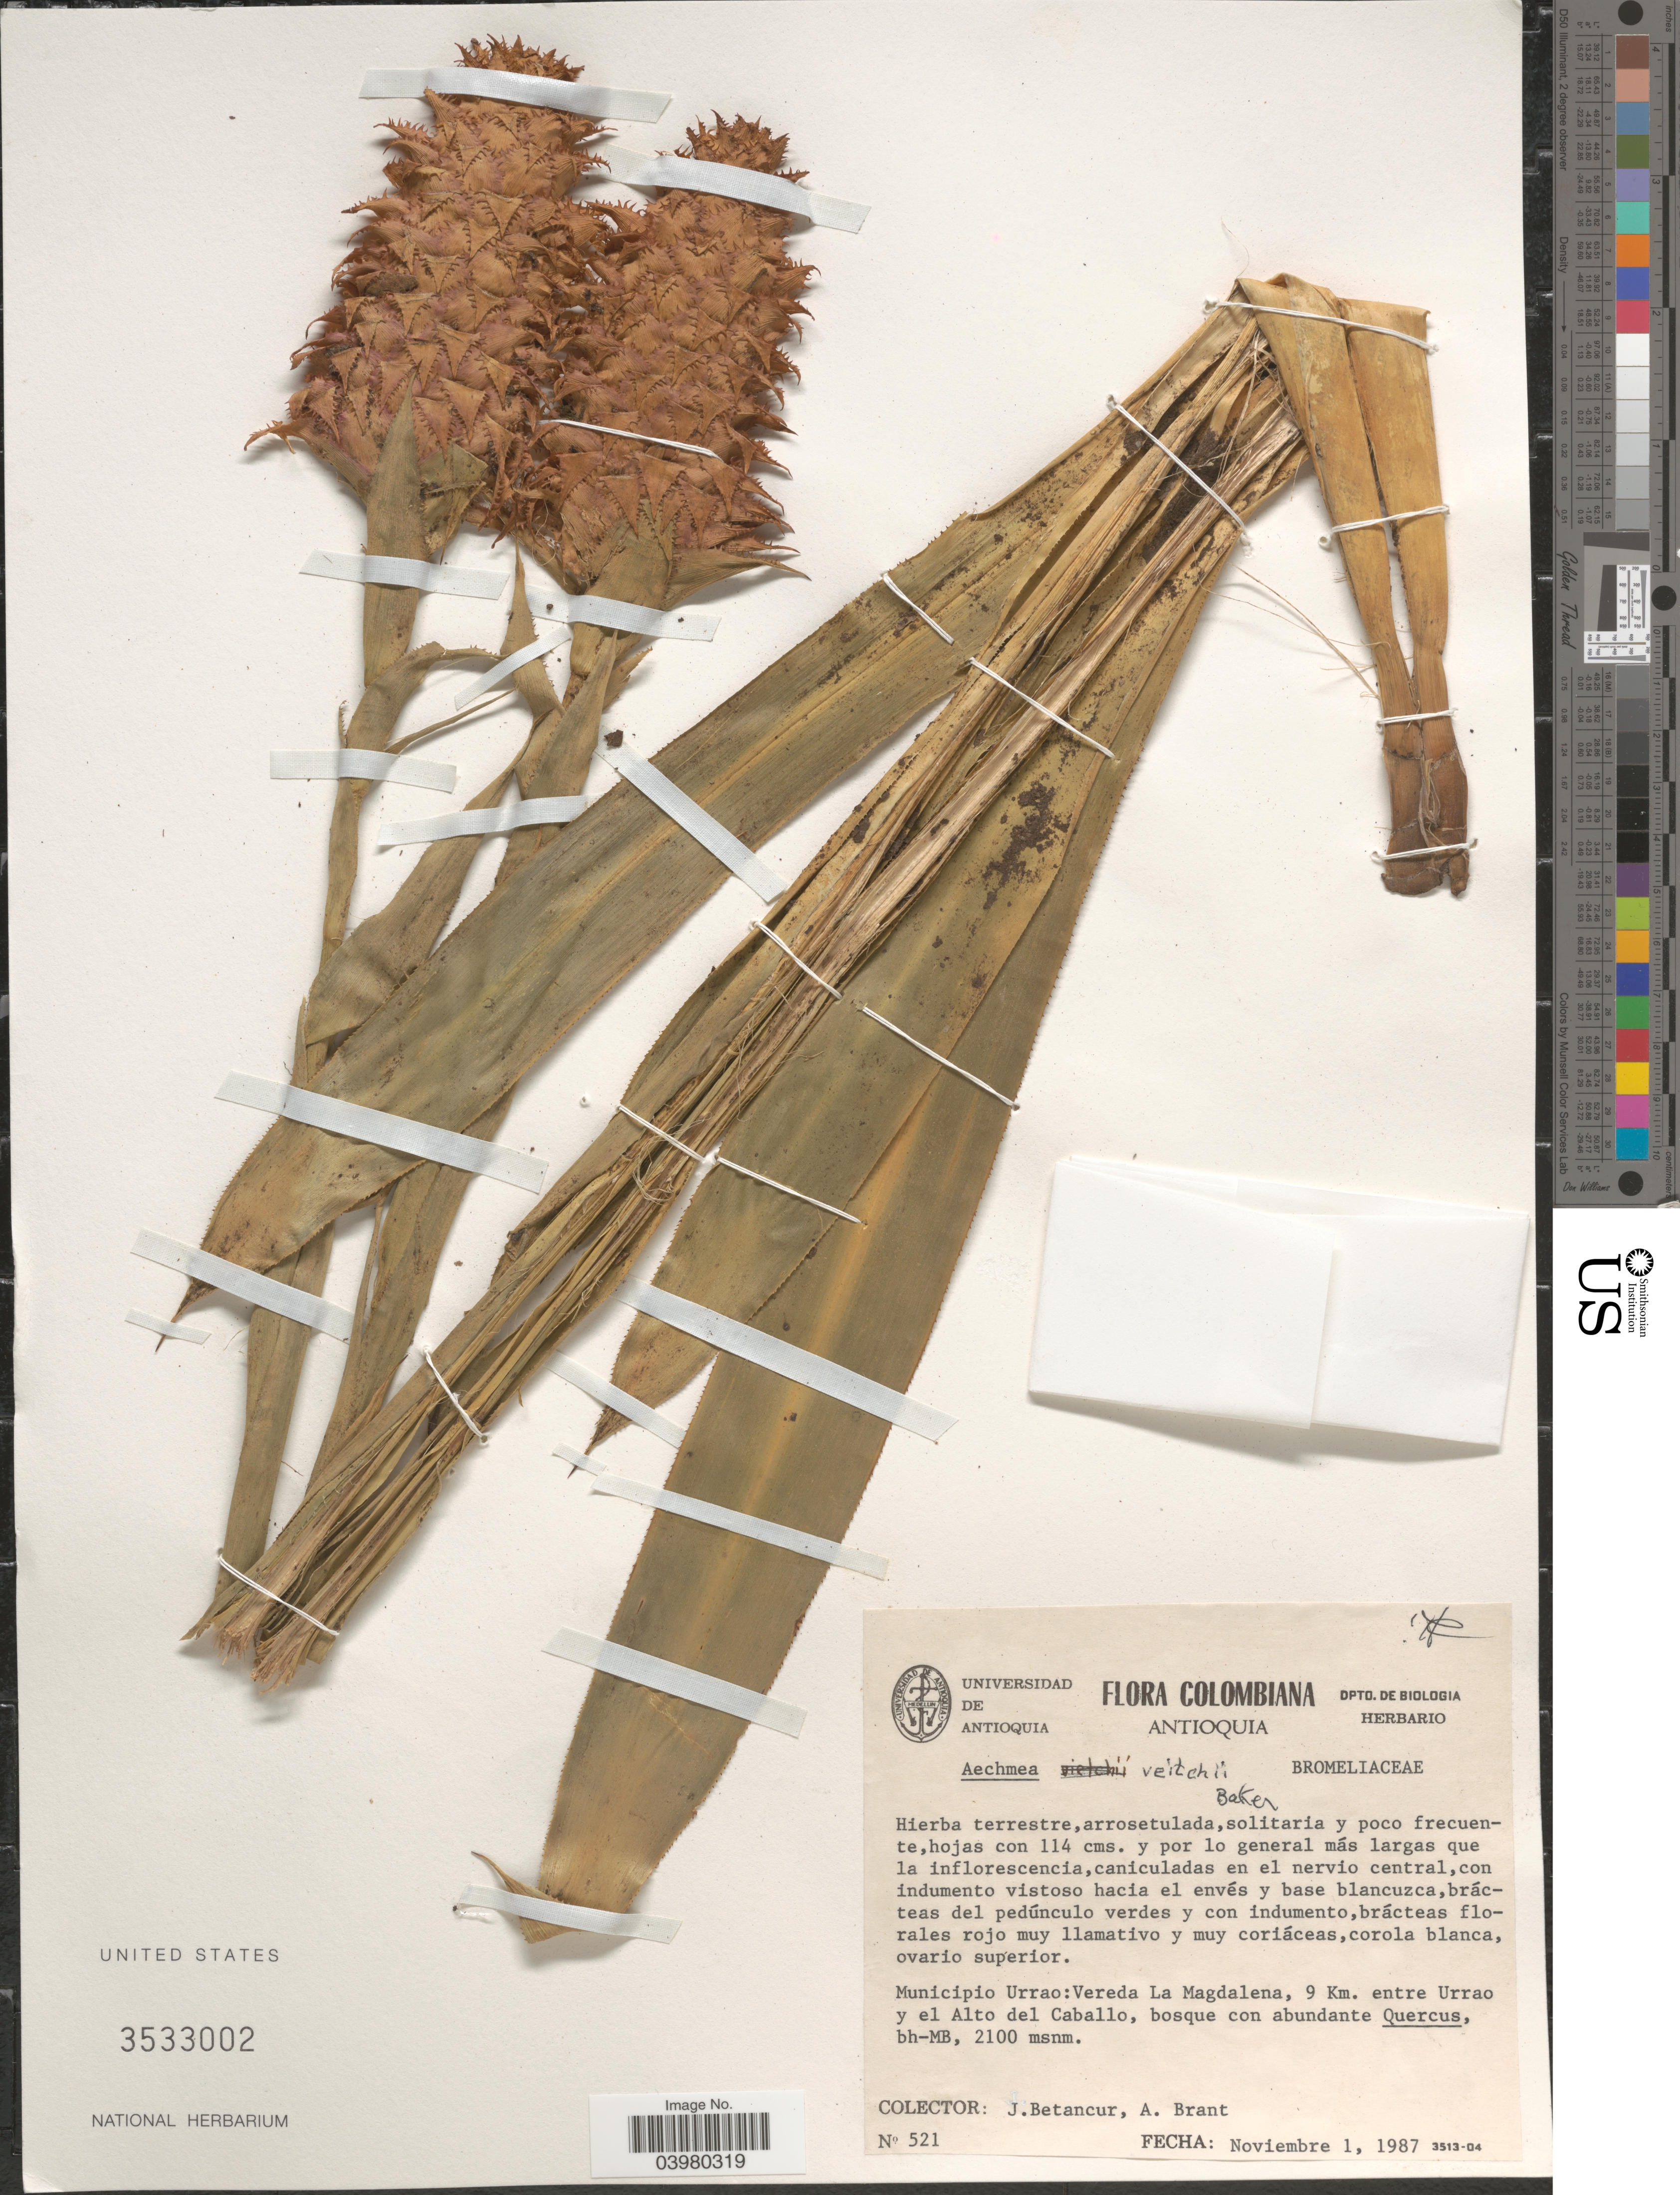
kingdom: Plantae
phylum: Tracheophyta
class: Liliopsida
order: Poales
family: Bromeliaceae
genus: Aechmea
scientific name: Aechmea veitchii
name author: Baker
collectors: J. Betancur & A. Brant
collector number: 521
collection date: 1987-11-01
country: Colombia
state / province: Antioquia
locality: Municipio Urrao: Vereda La Magdalena, 9 Km. entre Urrao y el Alto del Caballo.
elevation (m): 2100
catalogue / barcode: US 3533002